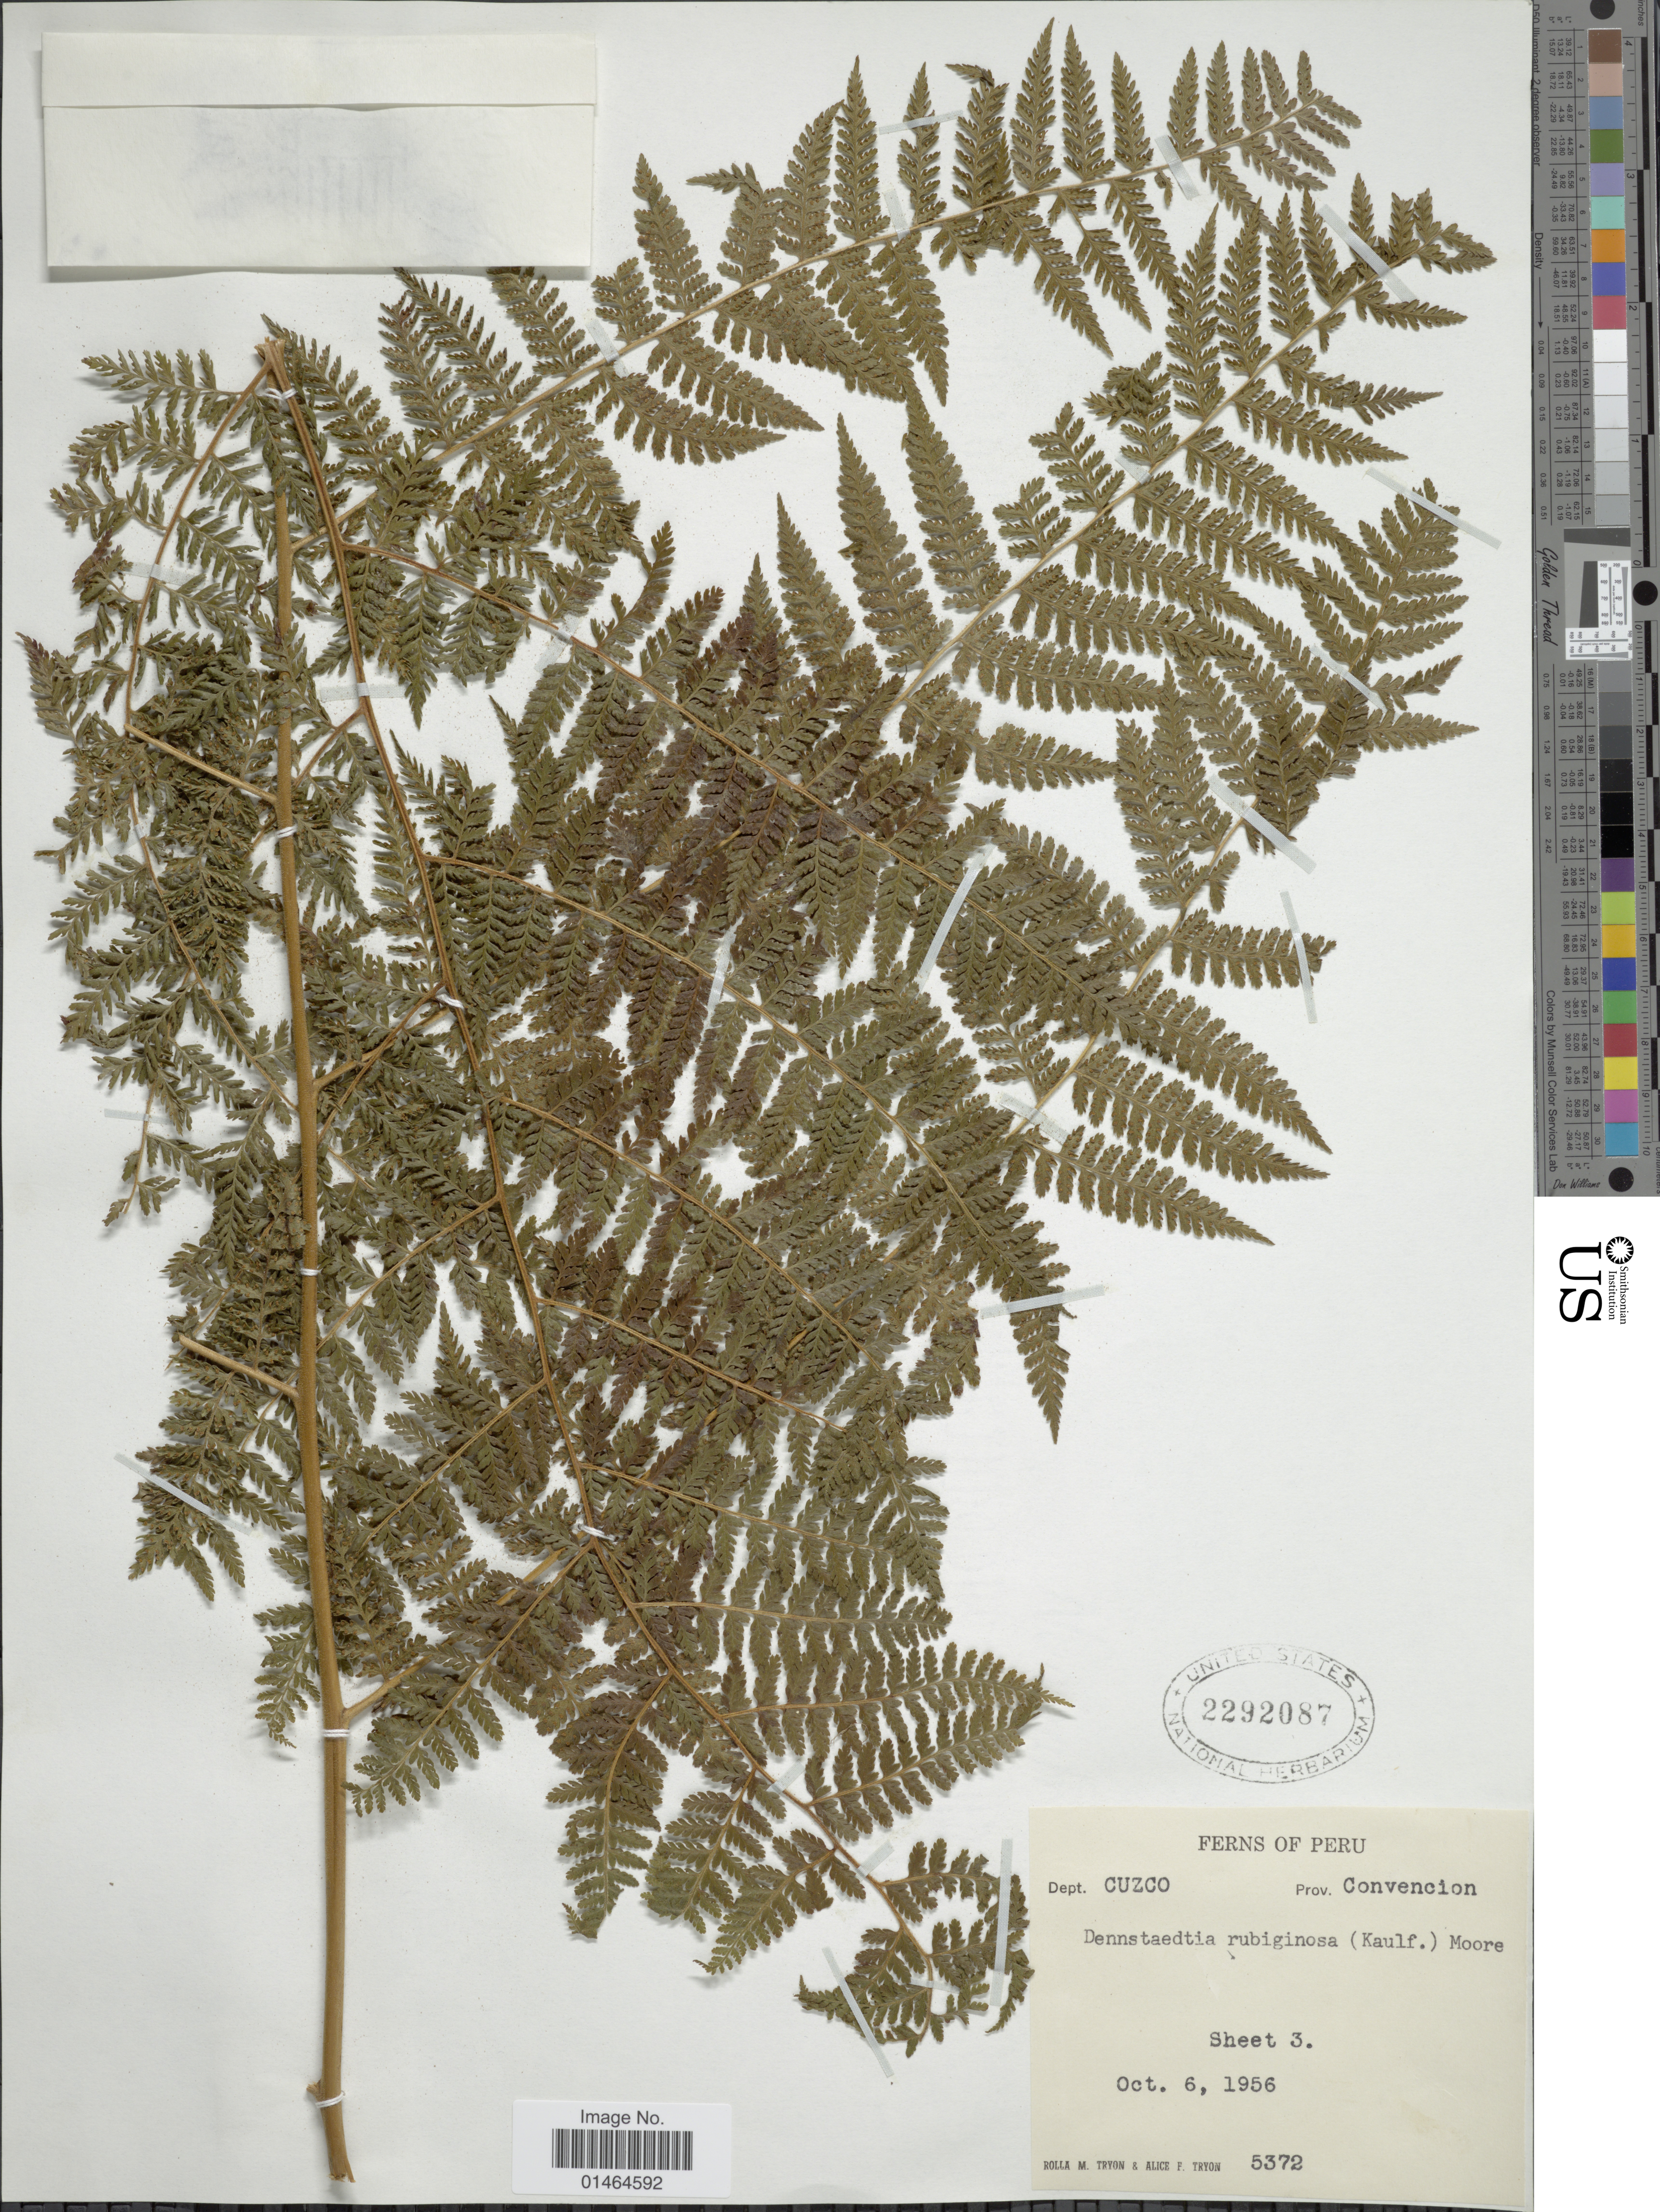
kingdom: Plantae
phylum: Tracheophyta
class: Polypodiopsida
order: Polypodiales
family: Dennstaedtiaceae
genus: Dennstaedtia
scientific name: Dennstaedtia cicutaria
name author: (Sw.) T. Moore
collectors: R. M. Tryon & A. F. Tryon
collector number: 5372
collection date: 1956-10-06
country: Peru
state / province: Cusco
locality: Dept. Cuzco. Prov. Convencion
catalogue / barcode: US 2292087